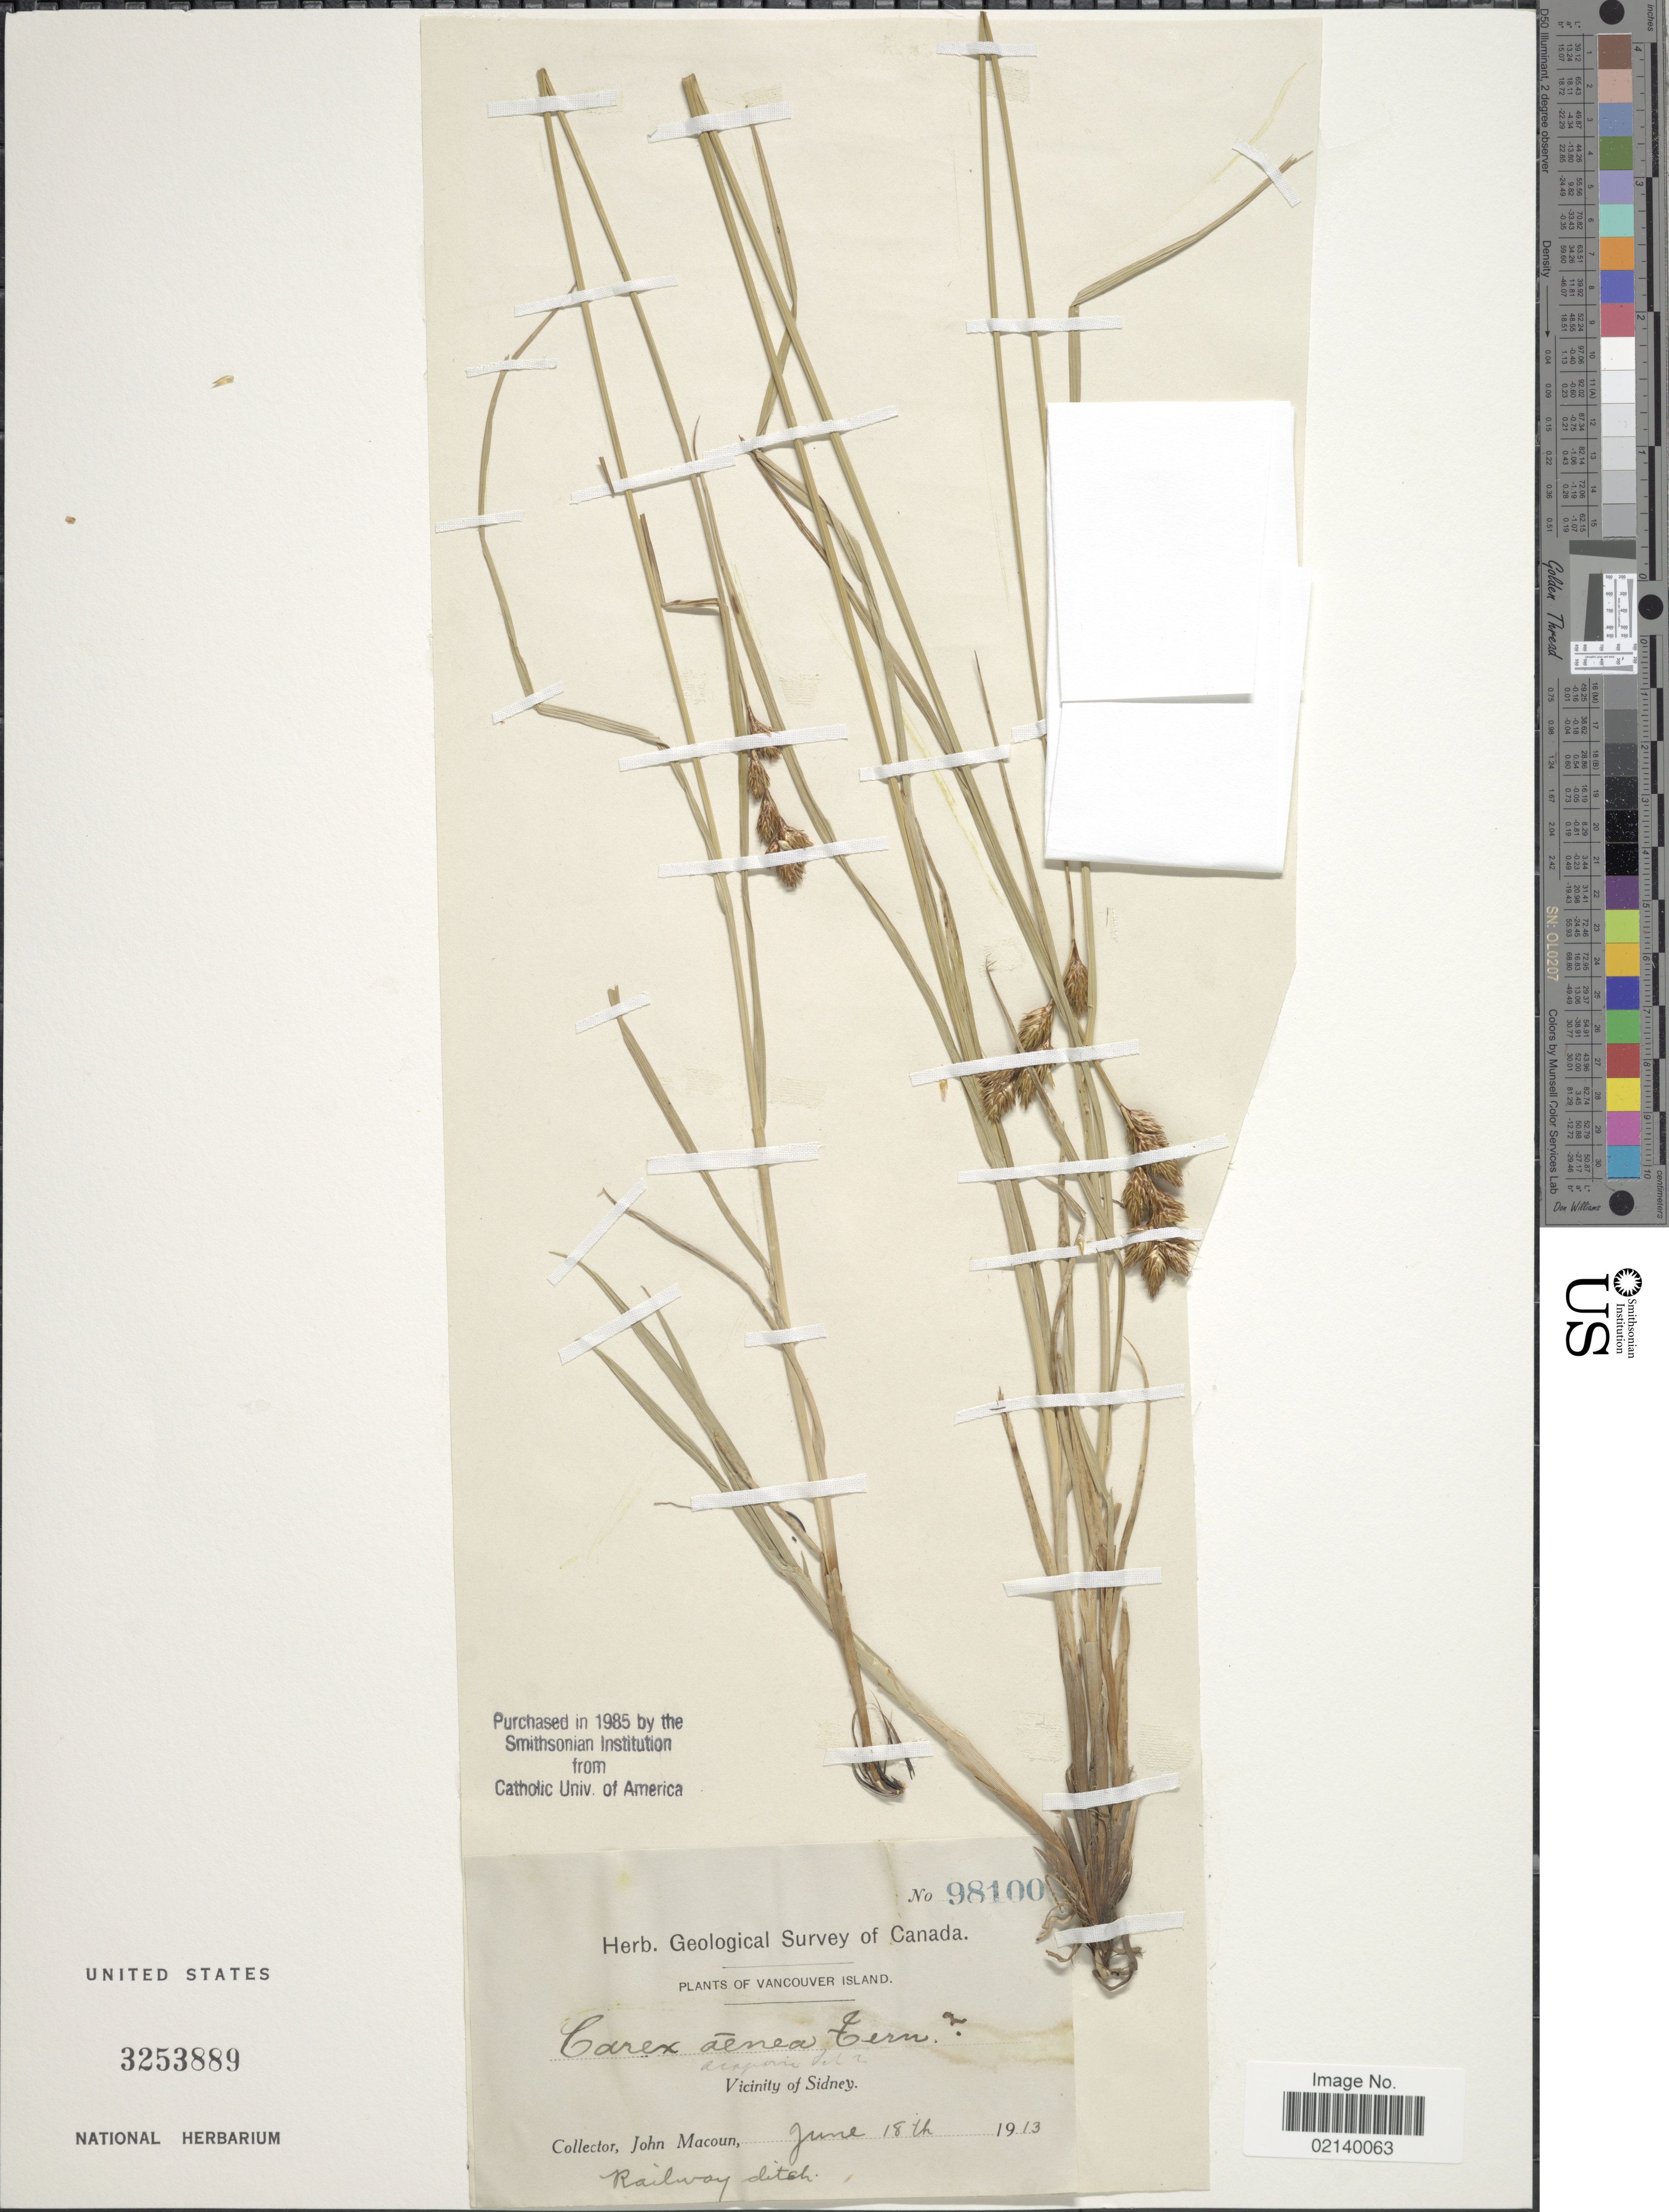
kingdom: Plantae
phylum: Tracheophyta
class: Liliopsida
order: Poales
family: Cyperaceae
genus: Carex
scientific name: Carex sp.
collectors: J. Macoun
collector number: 98100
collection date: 1913-06-18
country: Canada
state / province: British Columbia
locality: Vancouver Island, Vicinity of Sidney, Railway ditch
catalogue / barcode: US 3253889